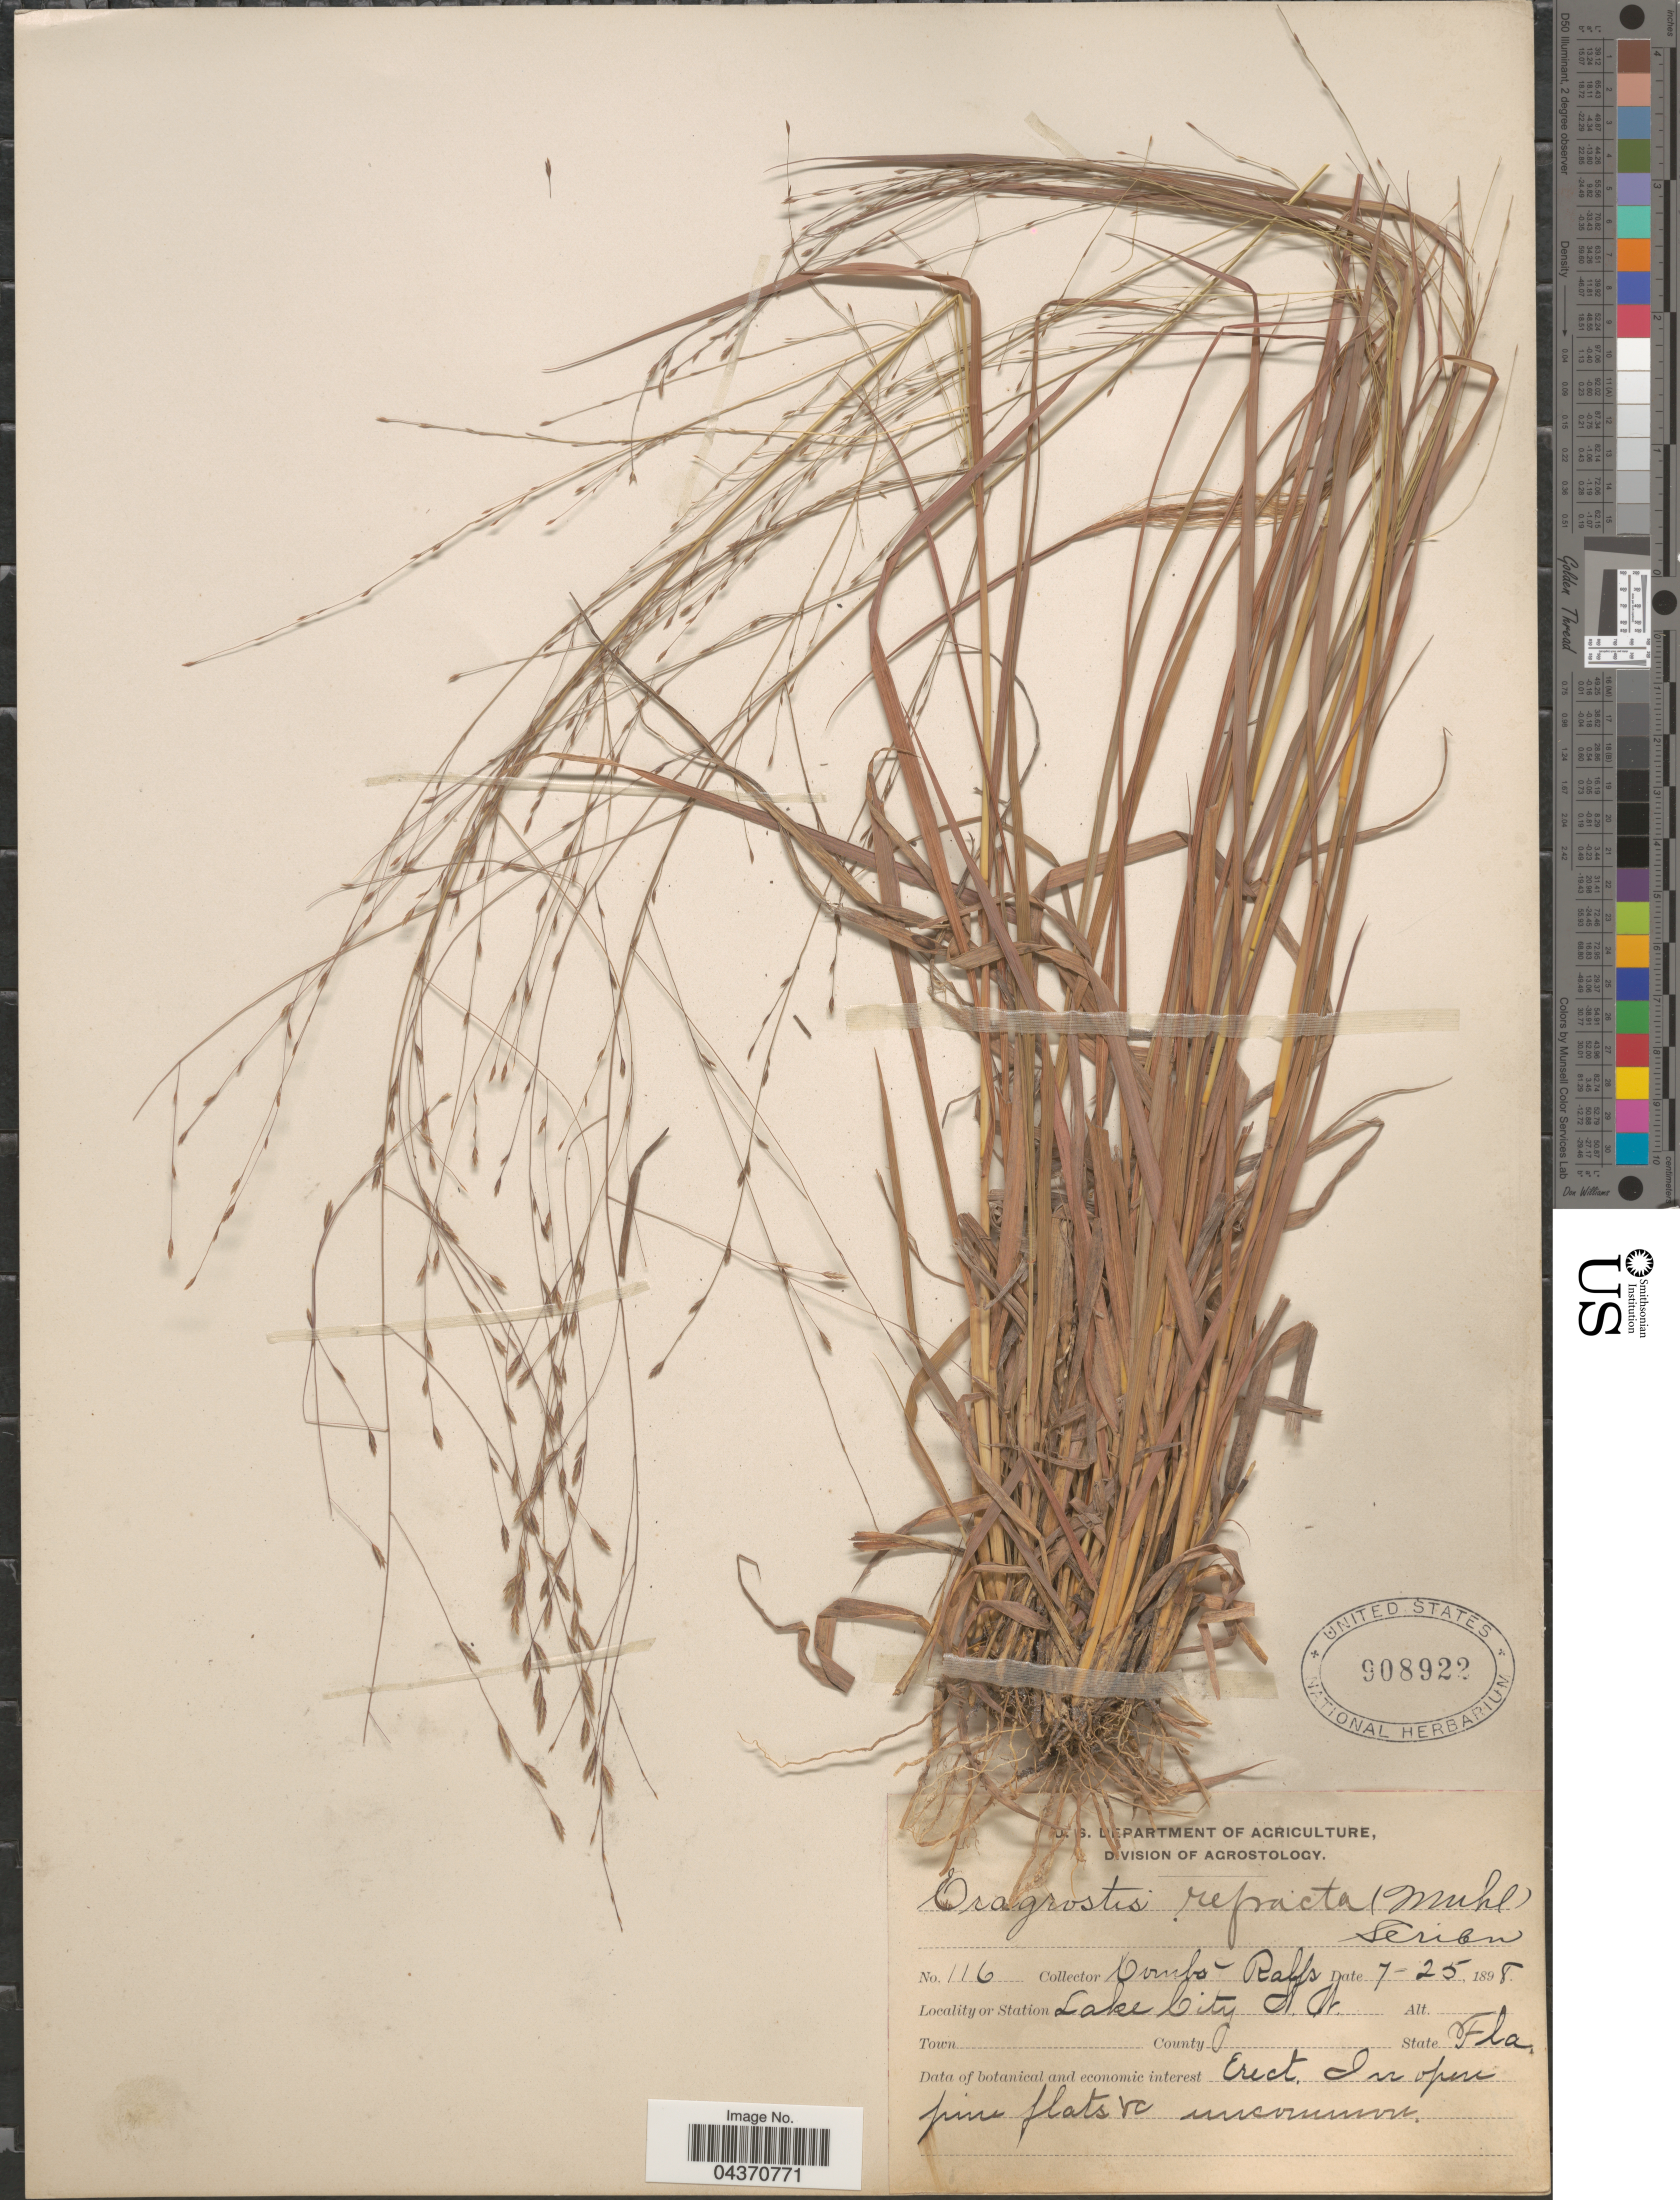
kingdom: Plantae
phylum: Tracheophyta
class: Liliopsida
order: Poales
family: Poaceae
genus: Eragrostis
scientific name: Eragrostis refracta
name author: (Muhl.) Scribn.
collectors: -. Combs & Rolfs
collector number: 116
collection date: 1898-07-25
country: United States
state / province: Florida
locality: Station Lake City N.W.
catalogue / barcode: US 908922